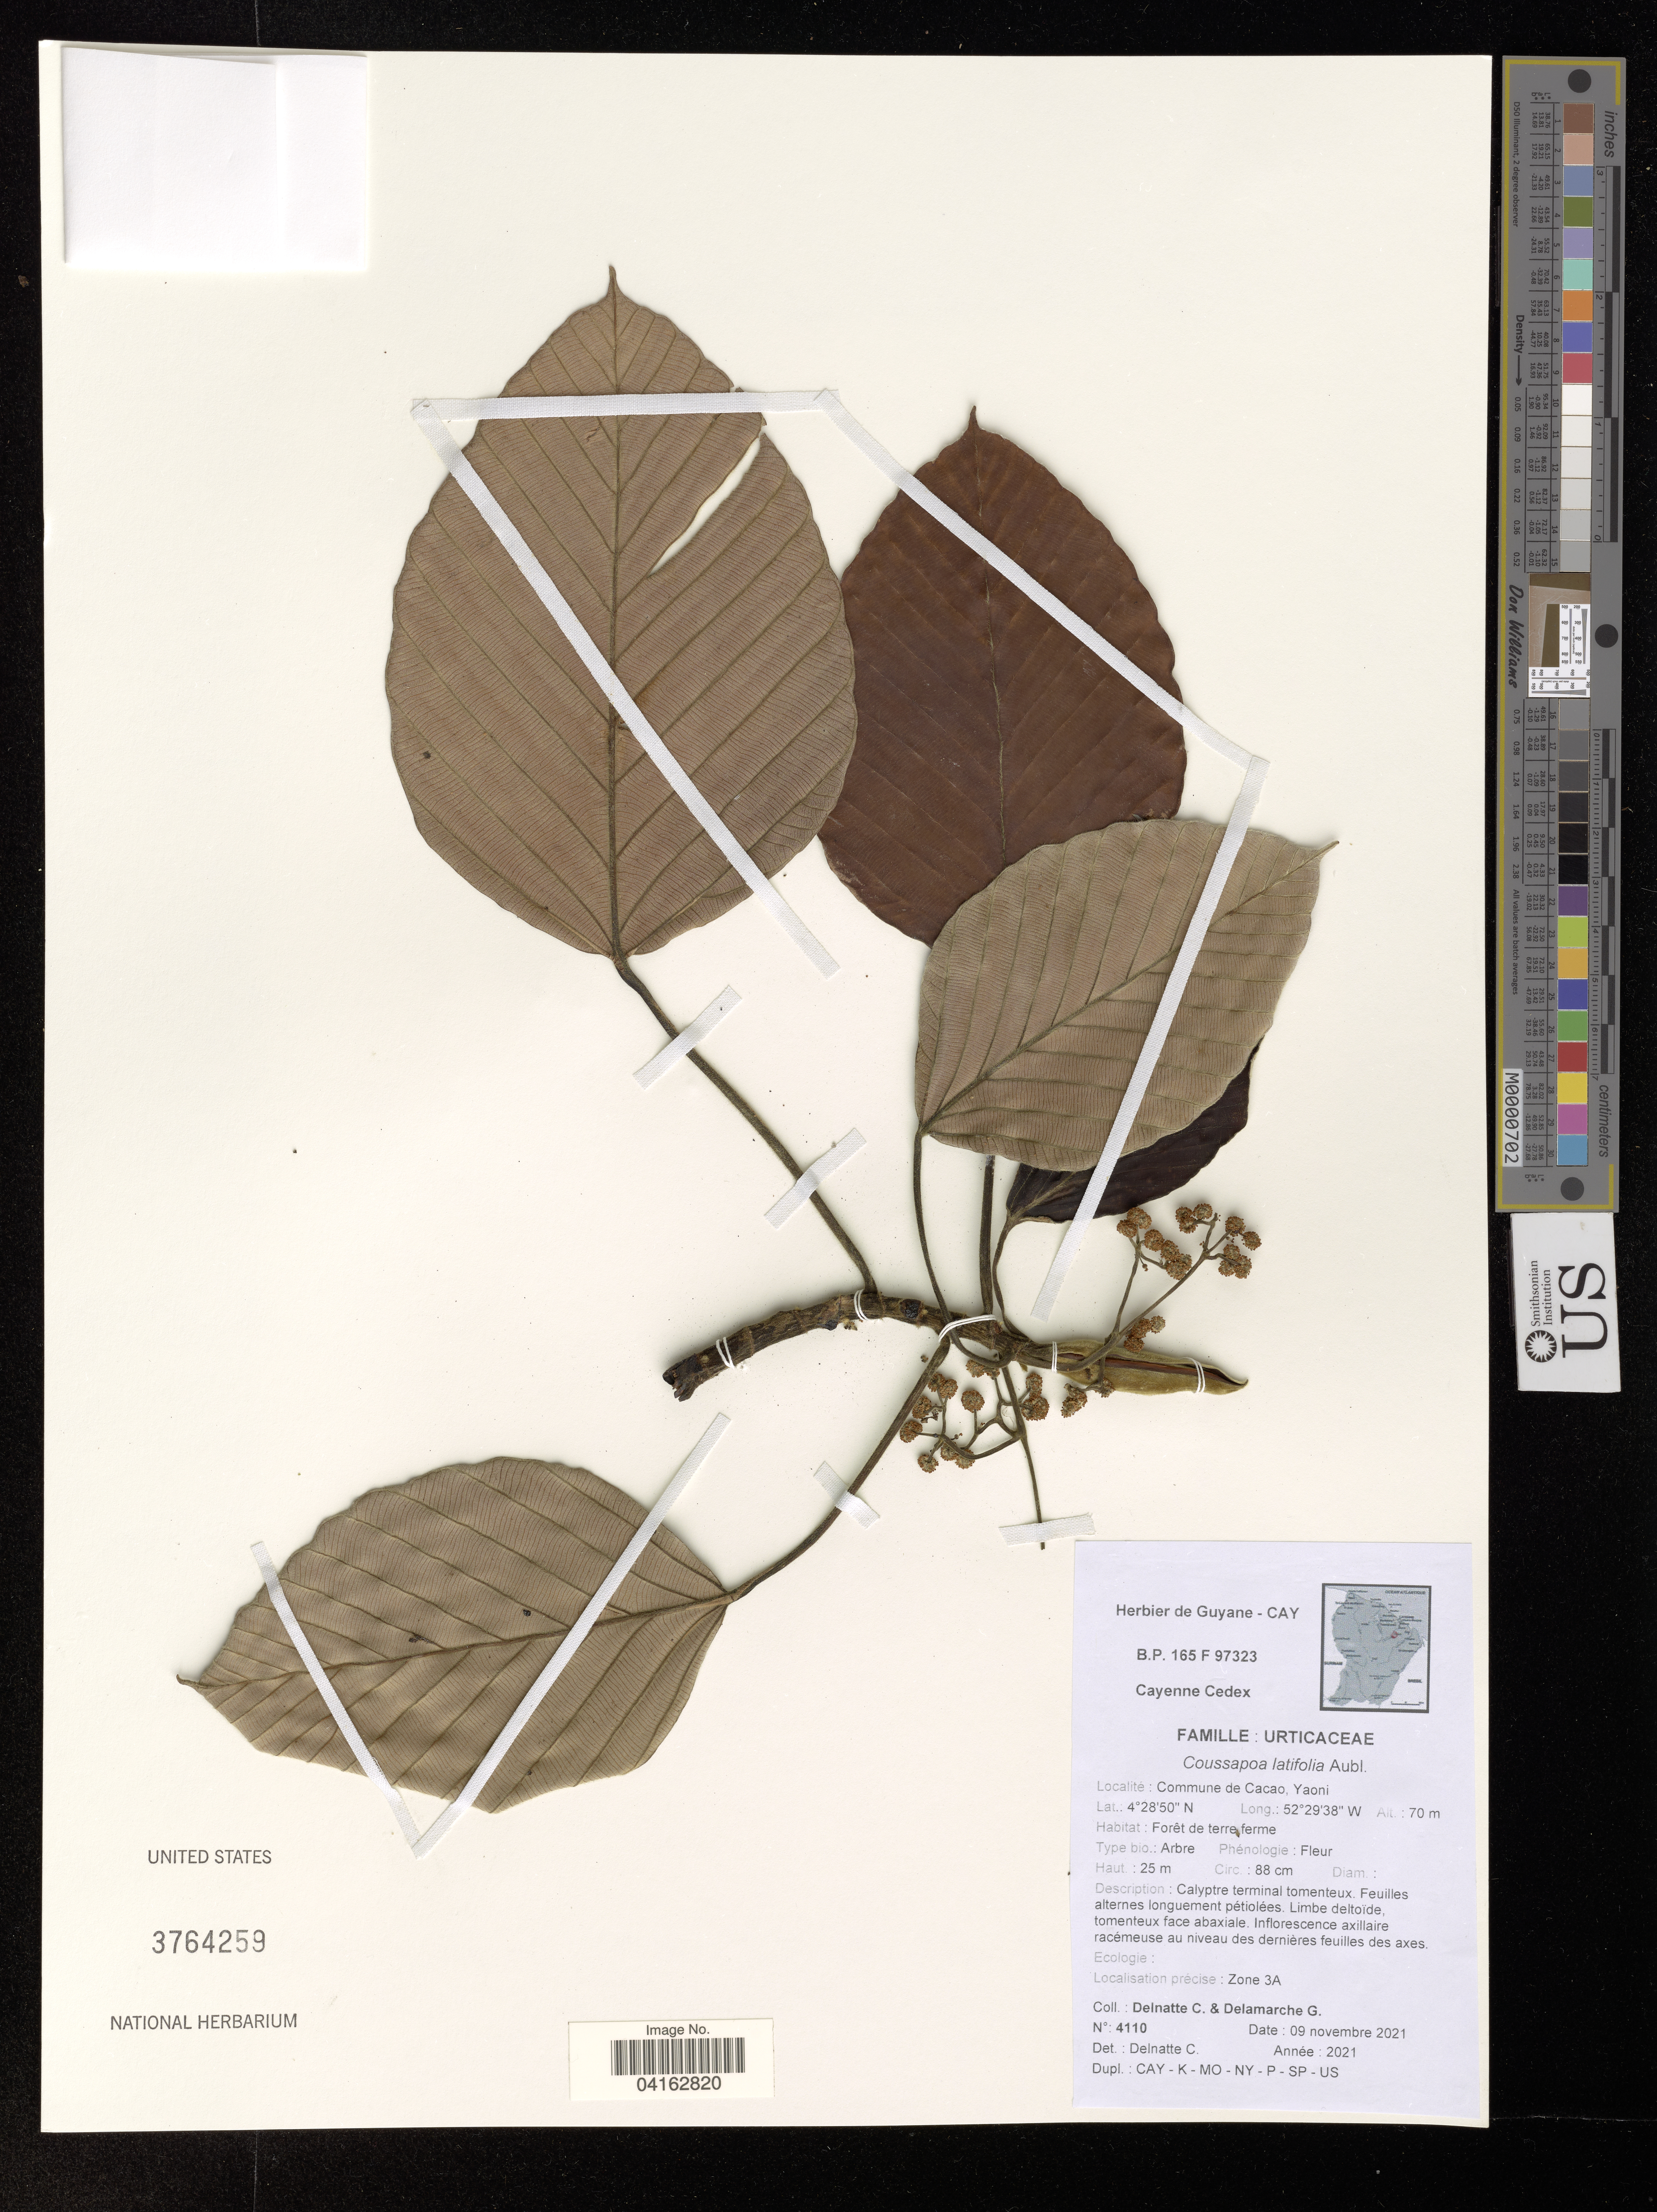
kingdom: Plantae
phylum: Tracheophyta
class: Magnoliopsida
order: Rosales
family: Urticaceae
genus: Coussapoa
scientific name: Coussapoa latifolia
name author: Aubl.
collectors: C. Delnatte & G. Delamarche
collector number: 4110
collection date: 2021-11-09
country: French Guiana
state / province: Cayenne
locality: Commune de Cacao, Yaoni.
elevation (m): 70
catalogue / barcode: US 3764259